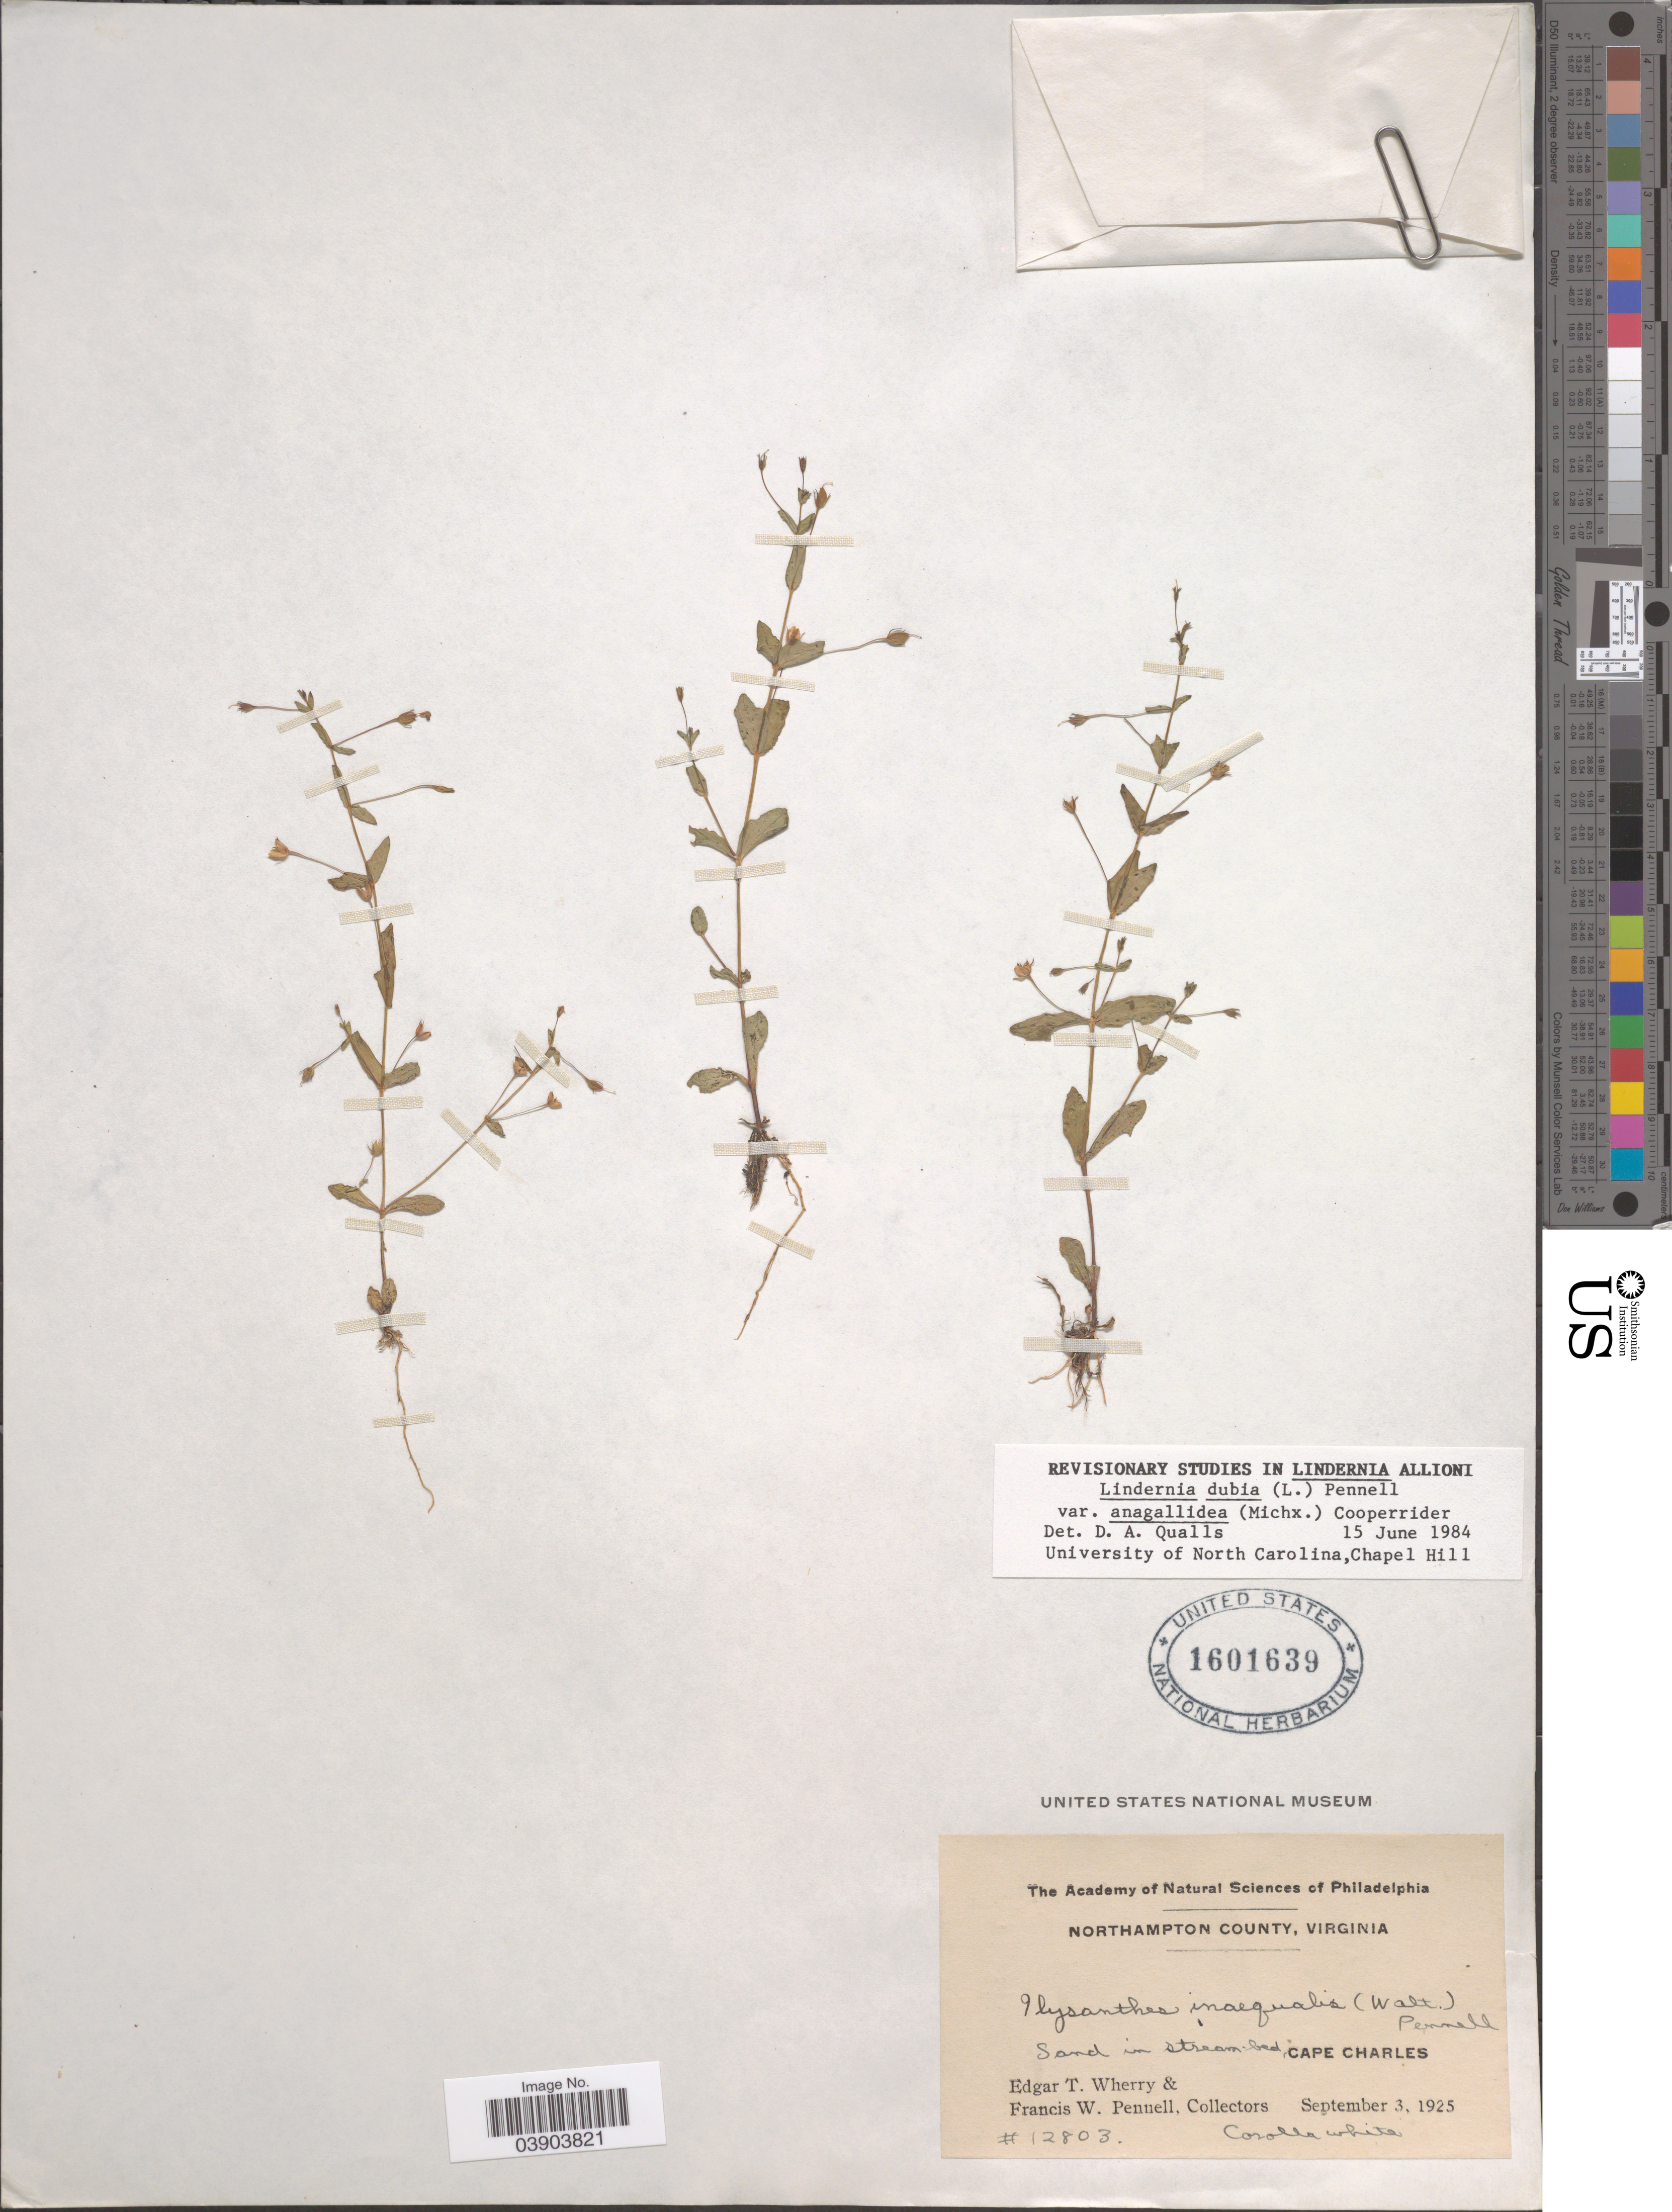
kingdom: Plantae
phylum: Tracheophyta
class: Magnoliopsida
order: Lamiales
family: Linderniaceae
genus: Lindernia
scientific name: Lindernia dubia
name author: (L.) Pennell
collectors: E. T. Wherry & F. W. Pennell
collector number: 12803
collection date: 1925-09-03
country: United States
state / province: Virginia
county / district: Northampton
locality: Northampton County. Cape Charles.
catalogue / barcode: US 1601639